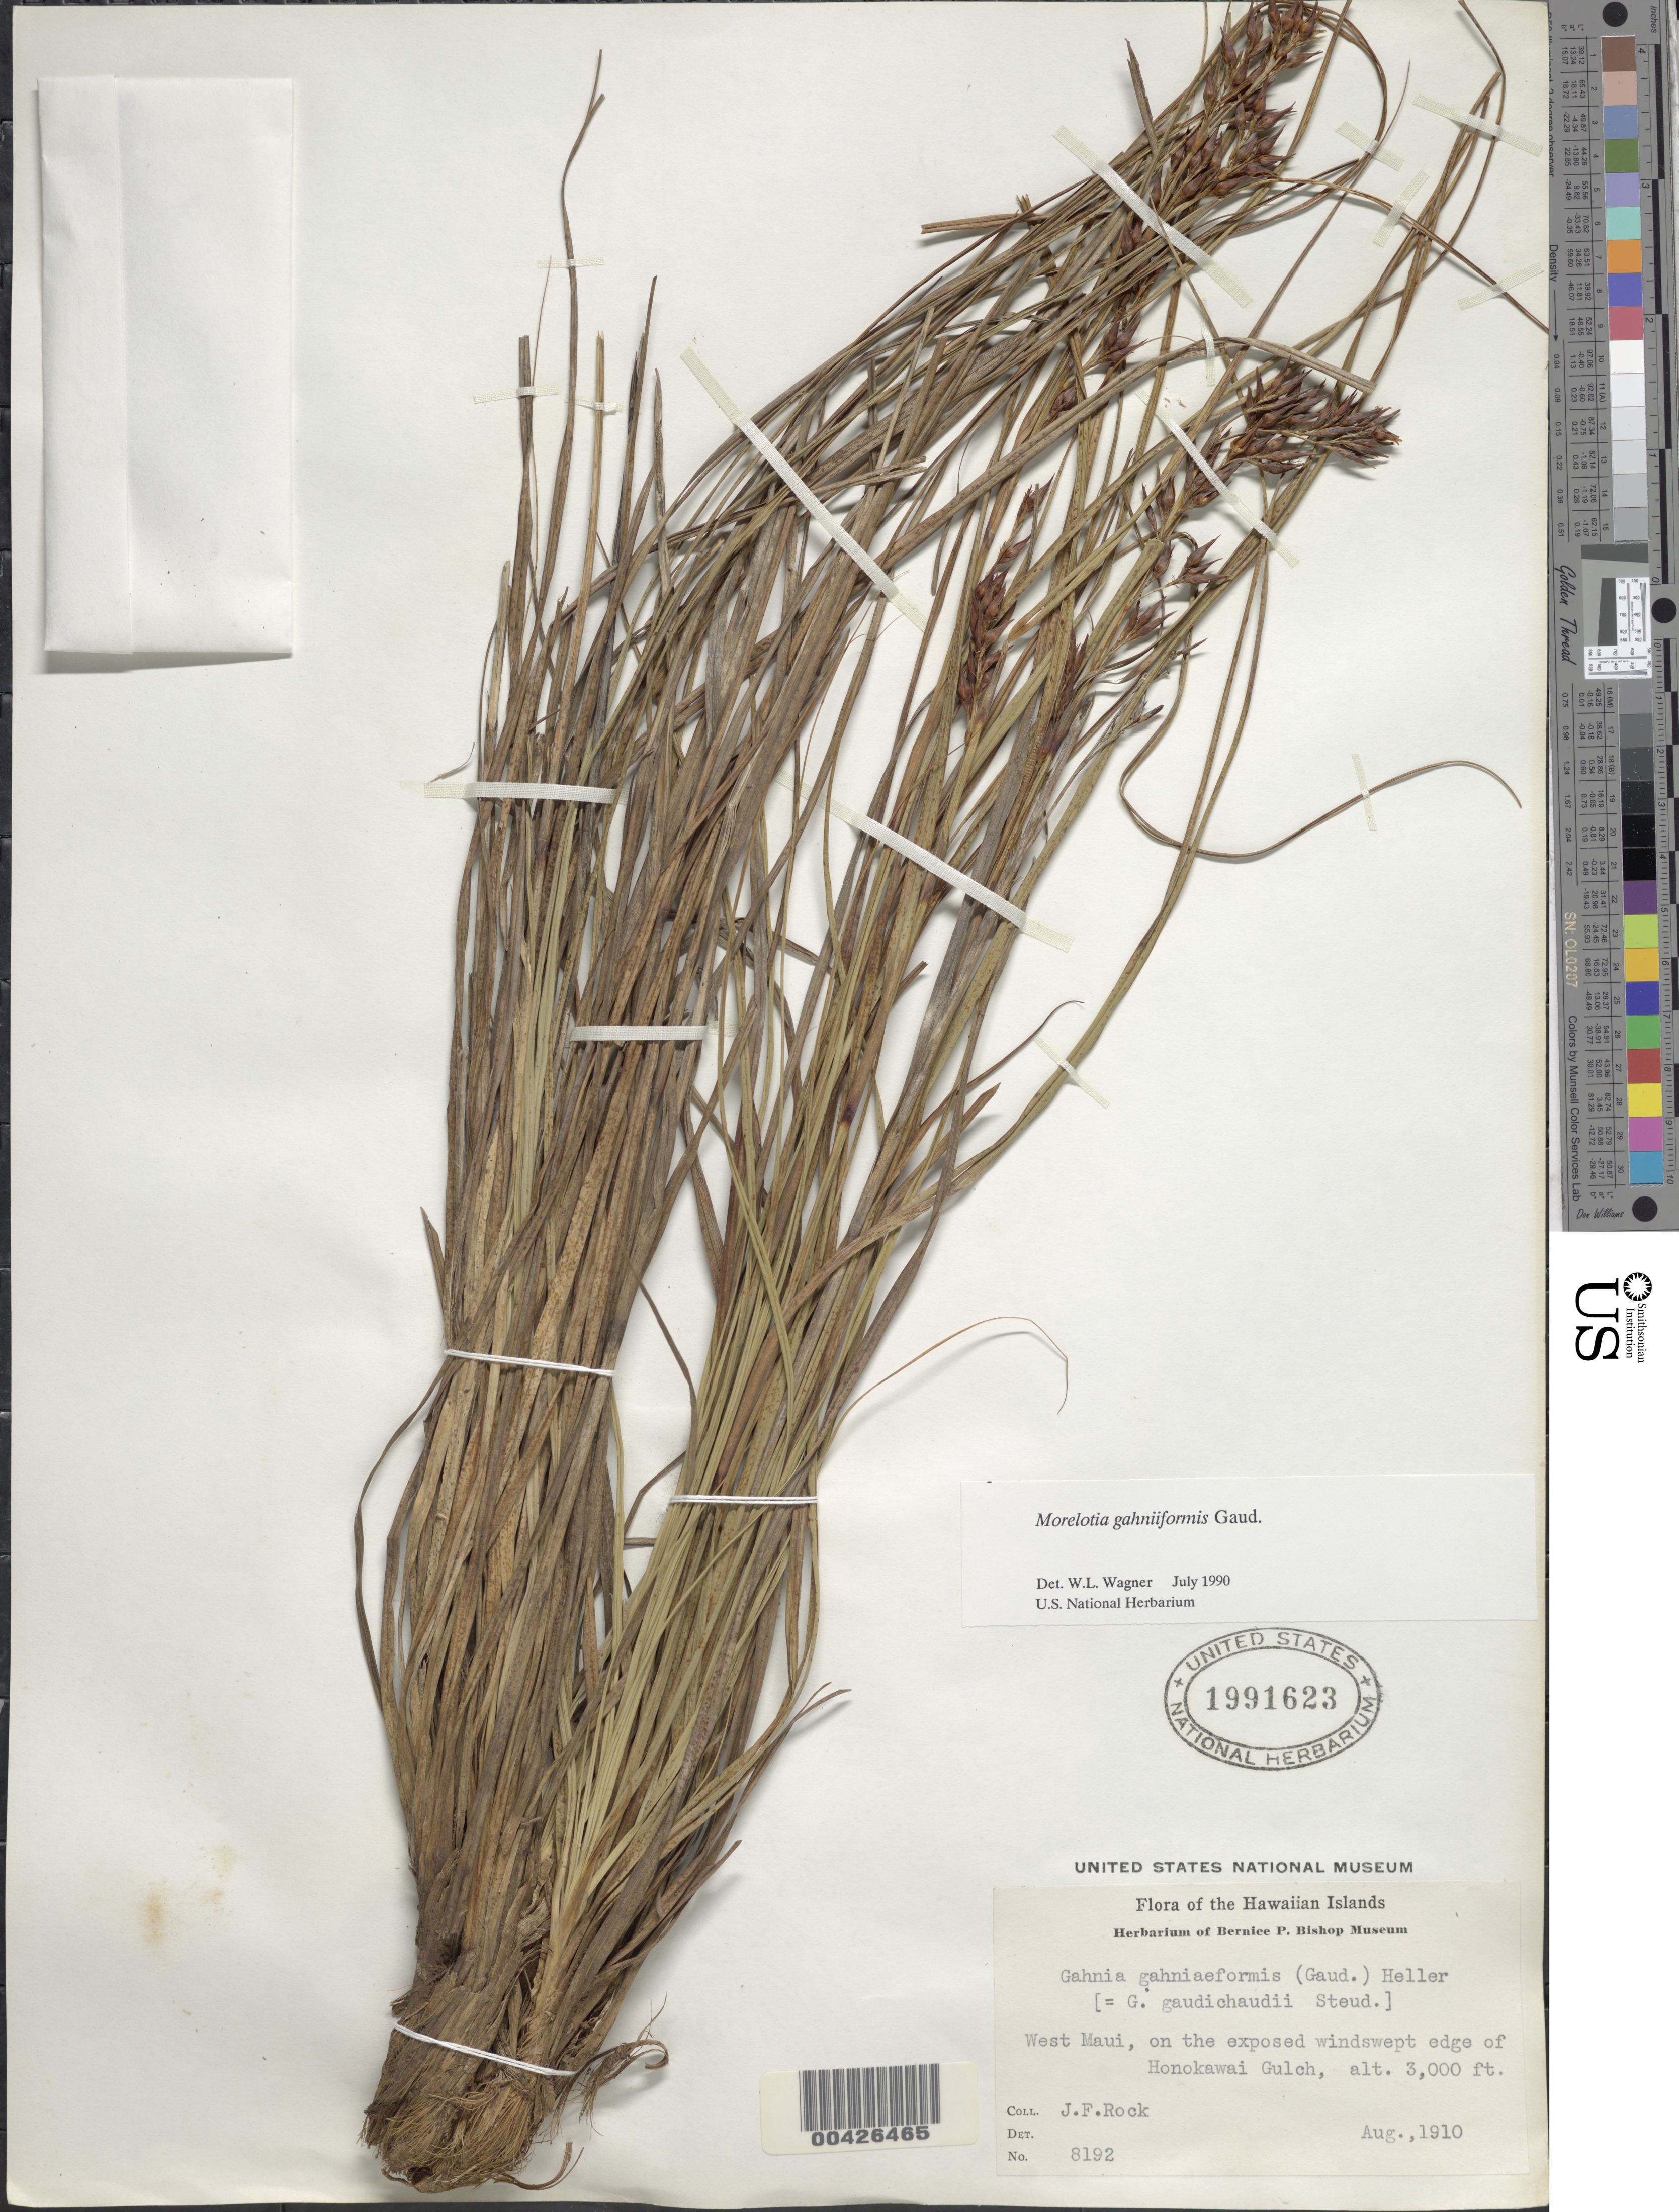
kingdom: Plantae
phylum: Tracheophyta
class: Liliopsida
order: Poales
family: Cyperaceae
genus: Morelotia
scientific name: Morelotia gahniiformis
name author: Gaudich.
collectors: J. F. Rock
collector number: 8192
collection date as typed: Aug 1910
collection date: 1910-08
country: United States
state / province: Hawaii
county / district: Maui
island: Maui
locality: W. Maui, edge of Honokawai Gulch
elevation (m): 914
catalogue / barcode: US 1991623